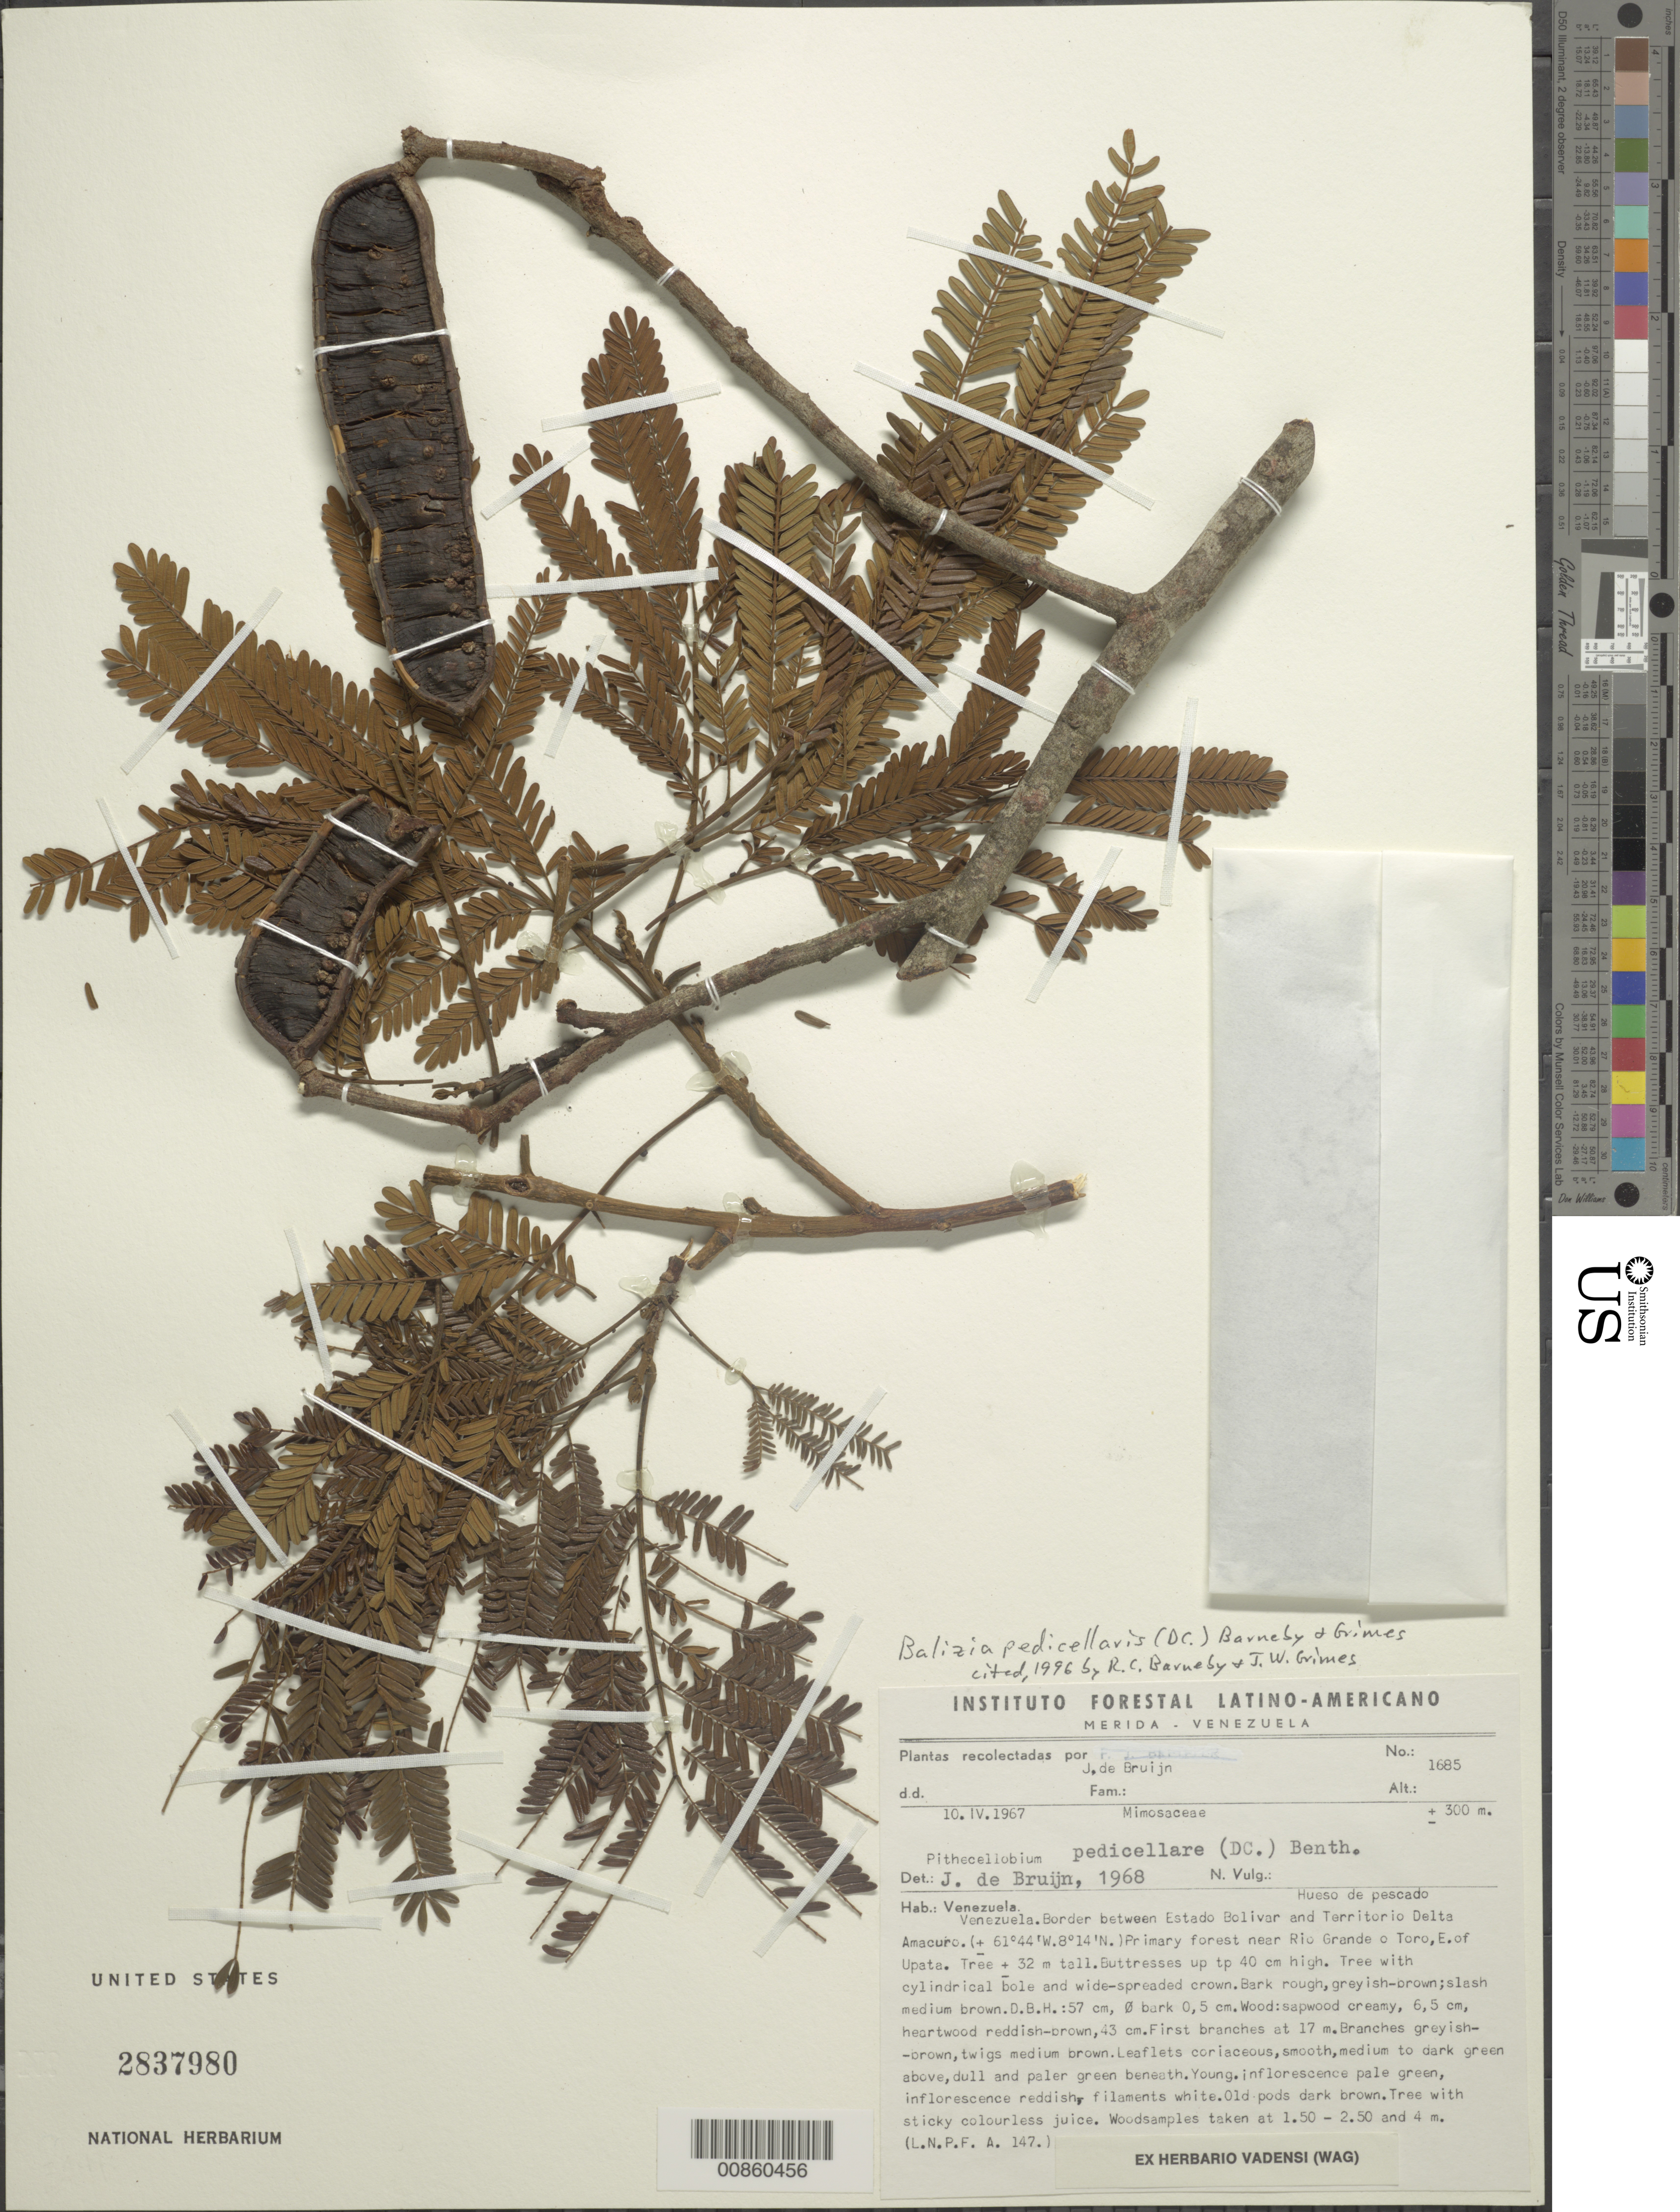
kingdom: Plantae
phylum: Tracheophyta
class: Magnoliopsida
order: Fabales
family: Fabaceae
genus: Hydrochorea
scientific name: Hydrochorea pedicellaris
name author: (DC.) M.V.B. Soares et al.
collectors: J. Bruijn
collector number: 1685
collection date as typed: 10-Apr-67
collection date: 1967-04-10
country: Venezuela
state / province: Bolívar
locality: Estado Bolívar and Territorío Delta Amacuro border, near Río Grande o Toro, E of Upata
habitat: Primary forest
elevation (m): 300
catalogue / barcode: US 2837980